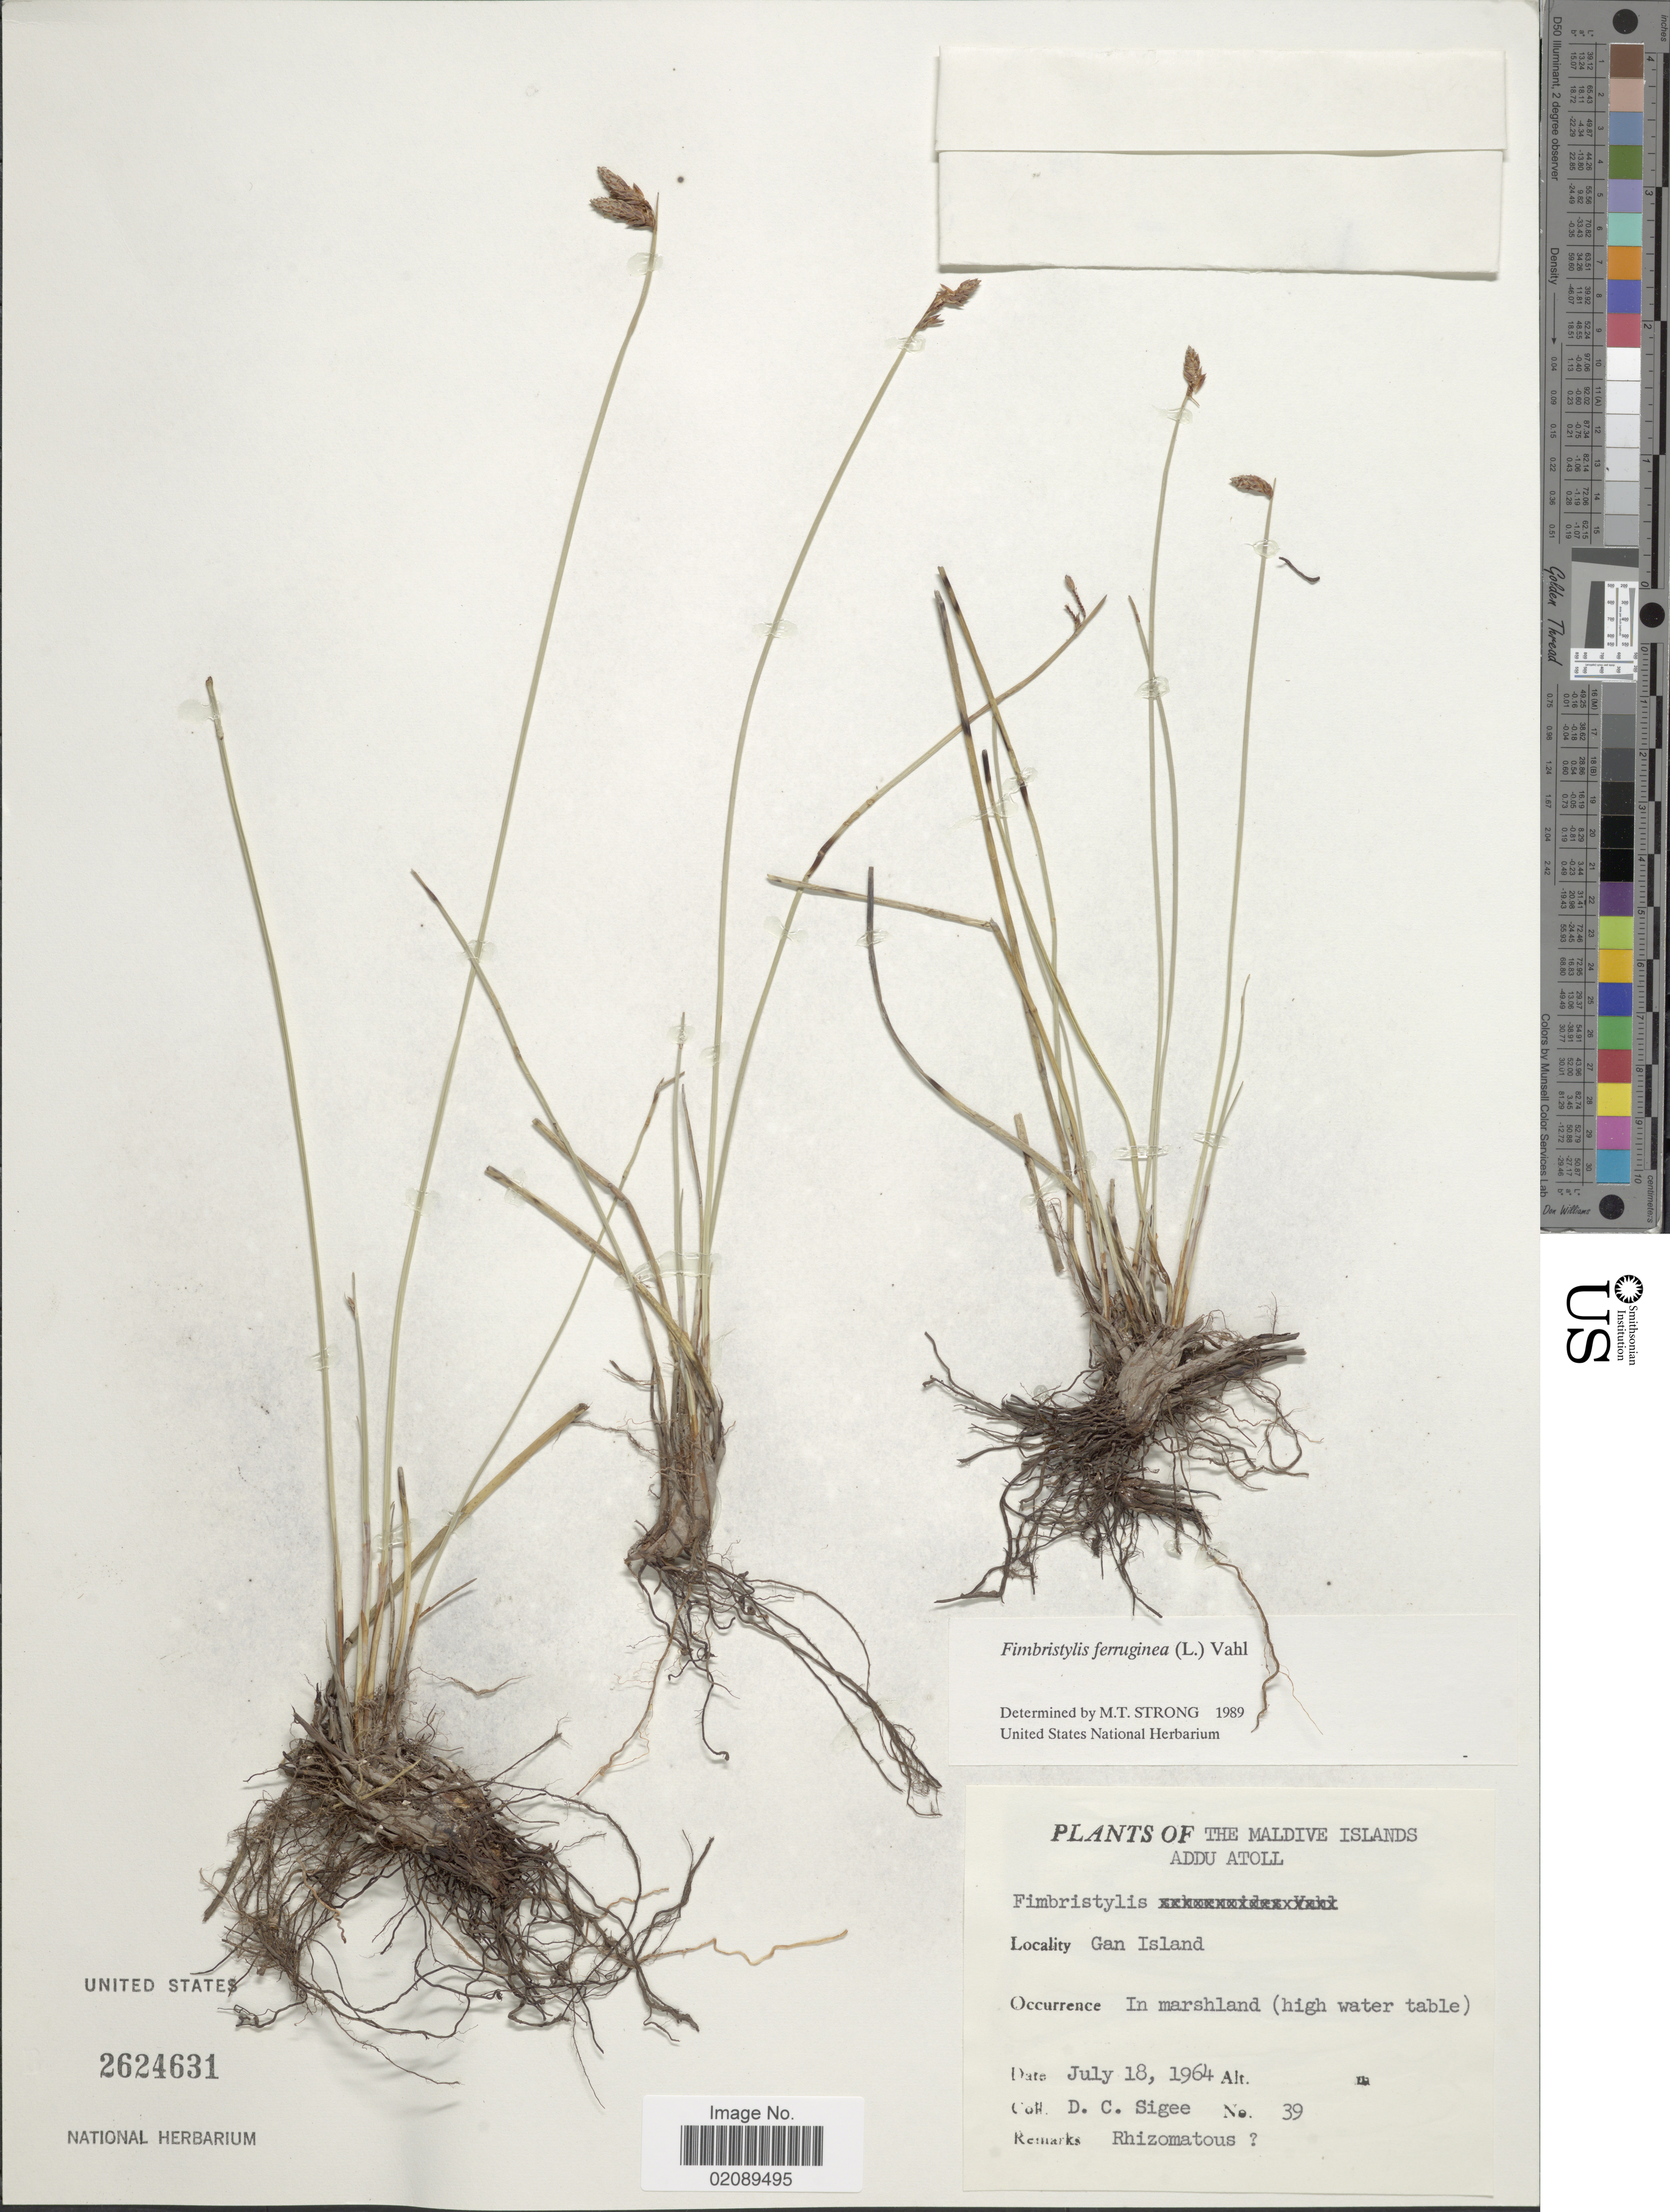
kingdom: Plantae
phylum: Tracheophyta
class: Liliopsida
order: Poales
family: Cyperaceae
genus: Fimbristylis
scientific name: Fimbristylis ferruginea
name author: (L.) Vahl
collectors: D. C. Sigee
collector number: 39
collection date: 1964-07-18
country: Maldive Islands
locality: Addu Atoll, Gan Island, in marshland (high water table)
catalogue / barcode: US 2624631